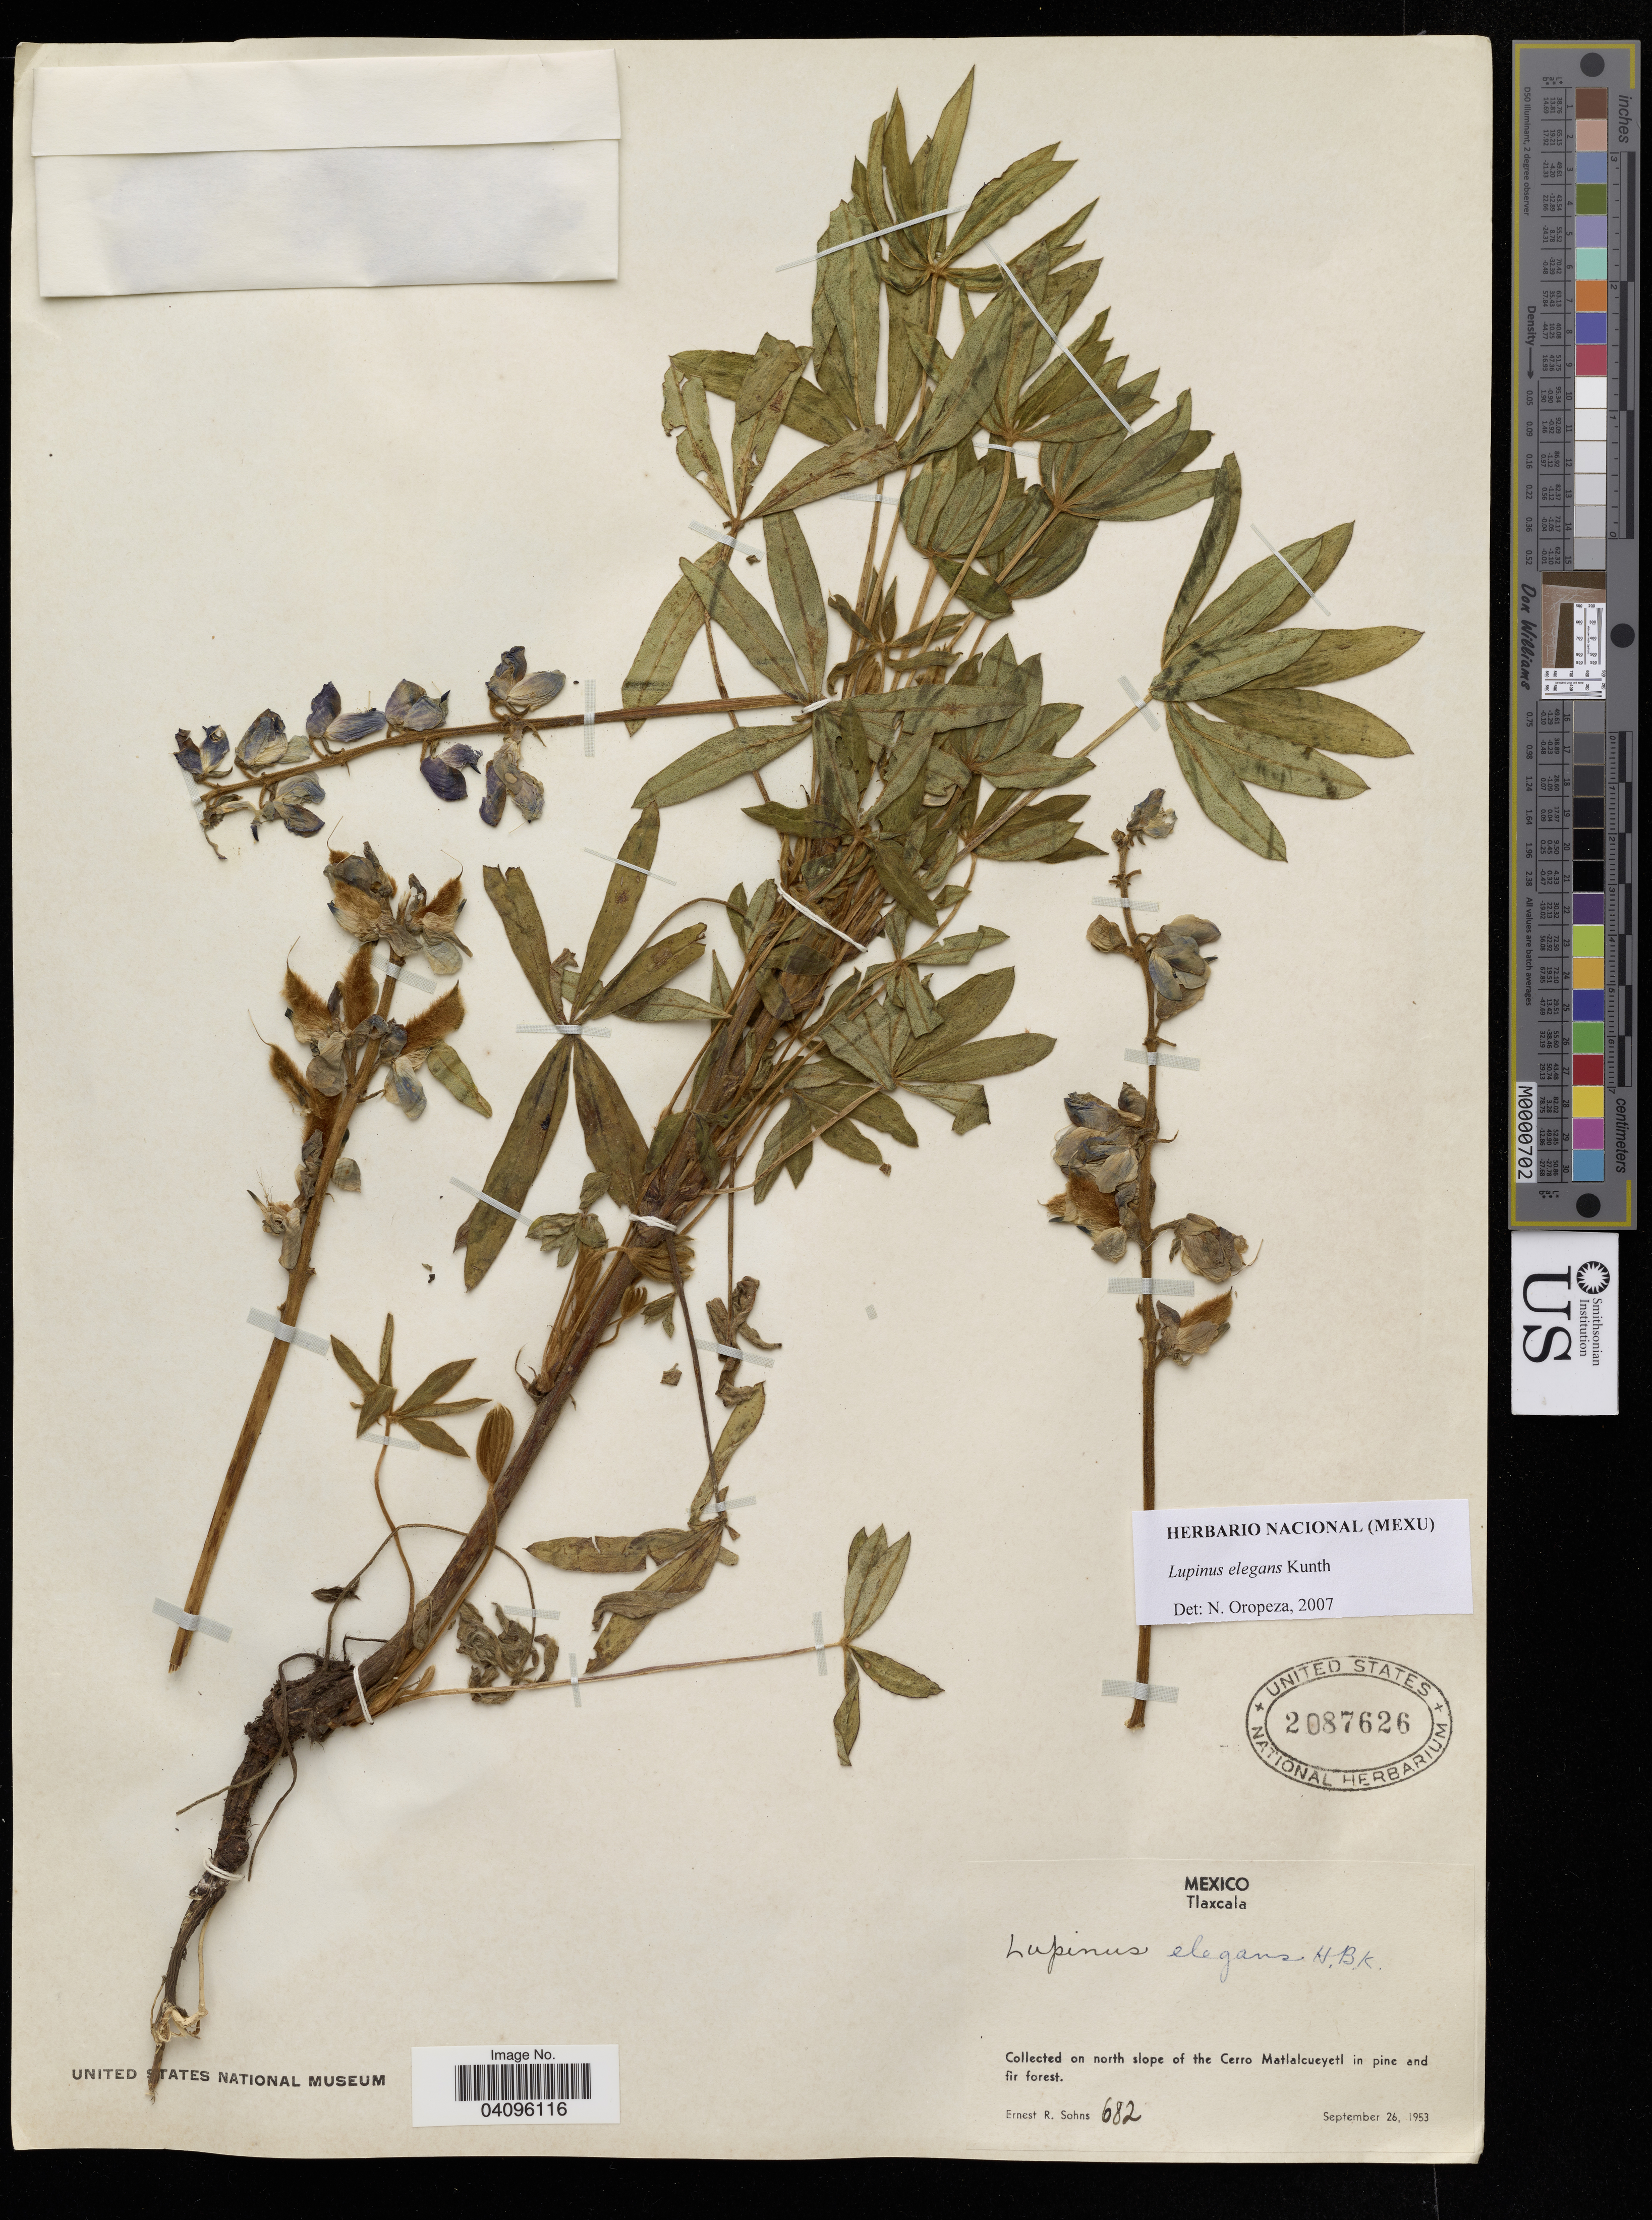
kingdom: Plantae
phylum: Tracheophyta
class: Magnoliopsida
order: Fabales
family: Fabaceae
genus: Lupinus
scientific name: Lupinus elegans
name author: Kunth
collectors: E. R. Sohns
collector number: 682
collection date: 1953-09-26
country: Mexico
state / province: Tlaxcala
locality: On north slope of the Cerro Matlalcueyetl in pine and fir forest.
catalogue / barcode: US 2087626